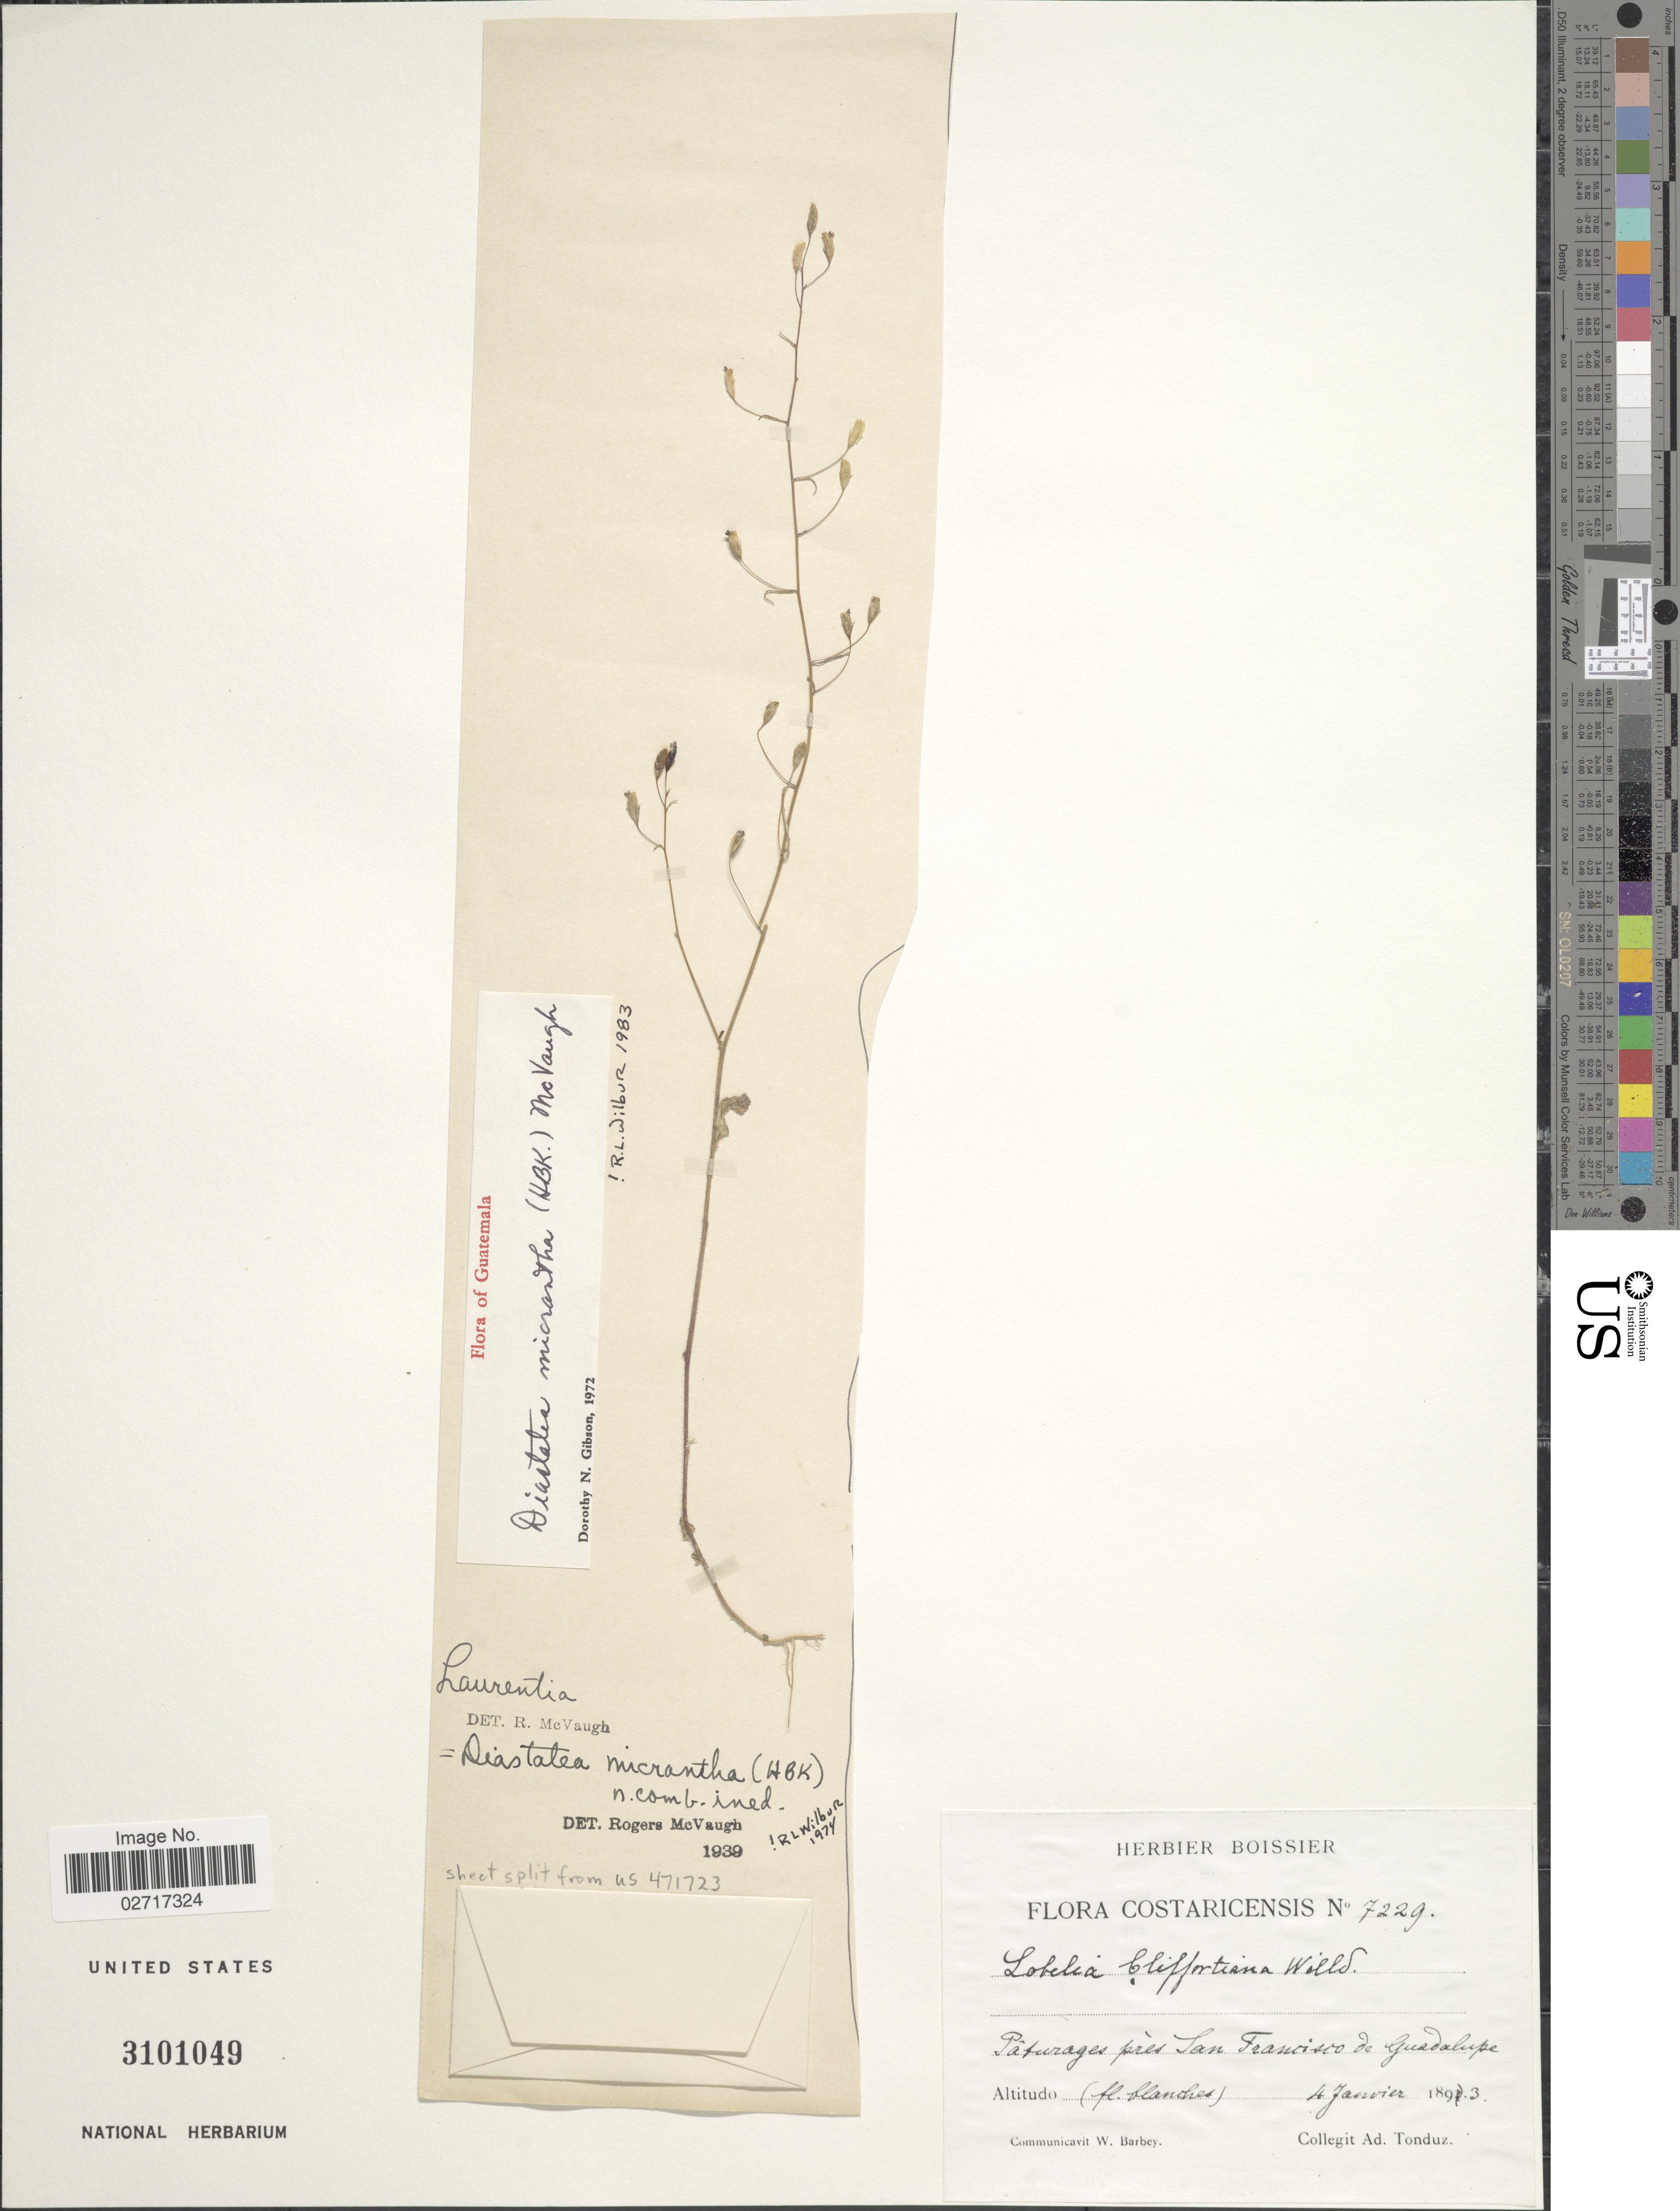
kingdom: Plantae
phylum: Tracheophyta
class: Magnoliopsida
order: Asterales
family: Campanulaceae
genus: Diastatea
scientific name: Diastatea micrantha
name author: (Kunth) McVaugh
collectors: A. Tonduz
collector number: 7229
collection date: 1893-01-04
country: Costa Rica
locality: Paturages près San Francisco de Guadalupe.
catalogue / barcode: US 3101049